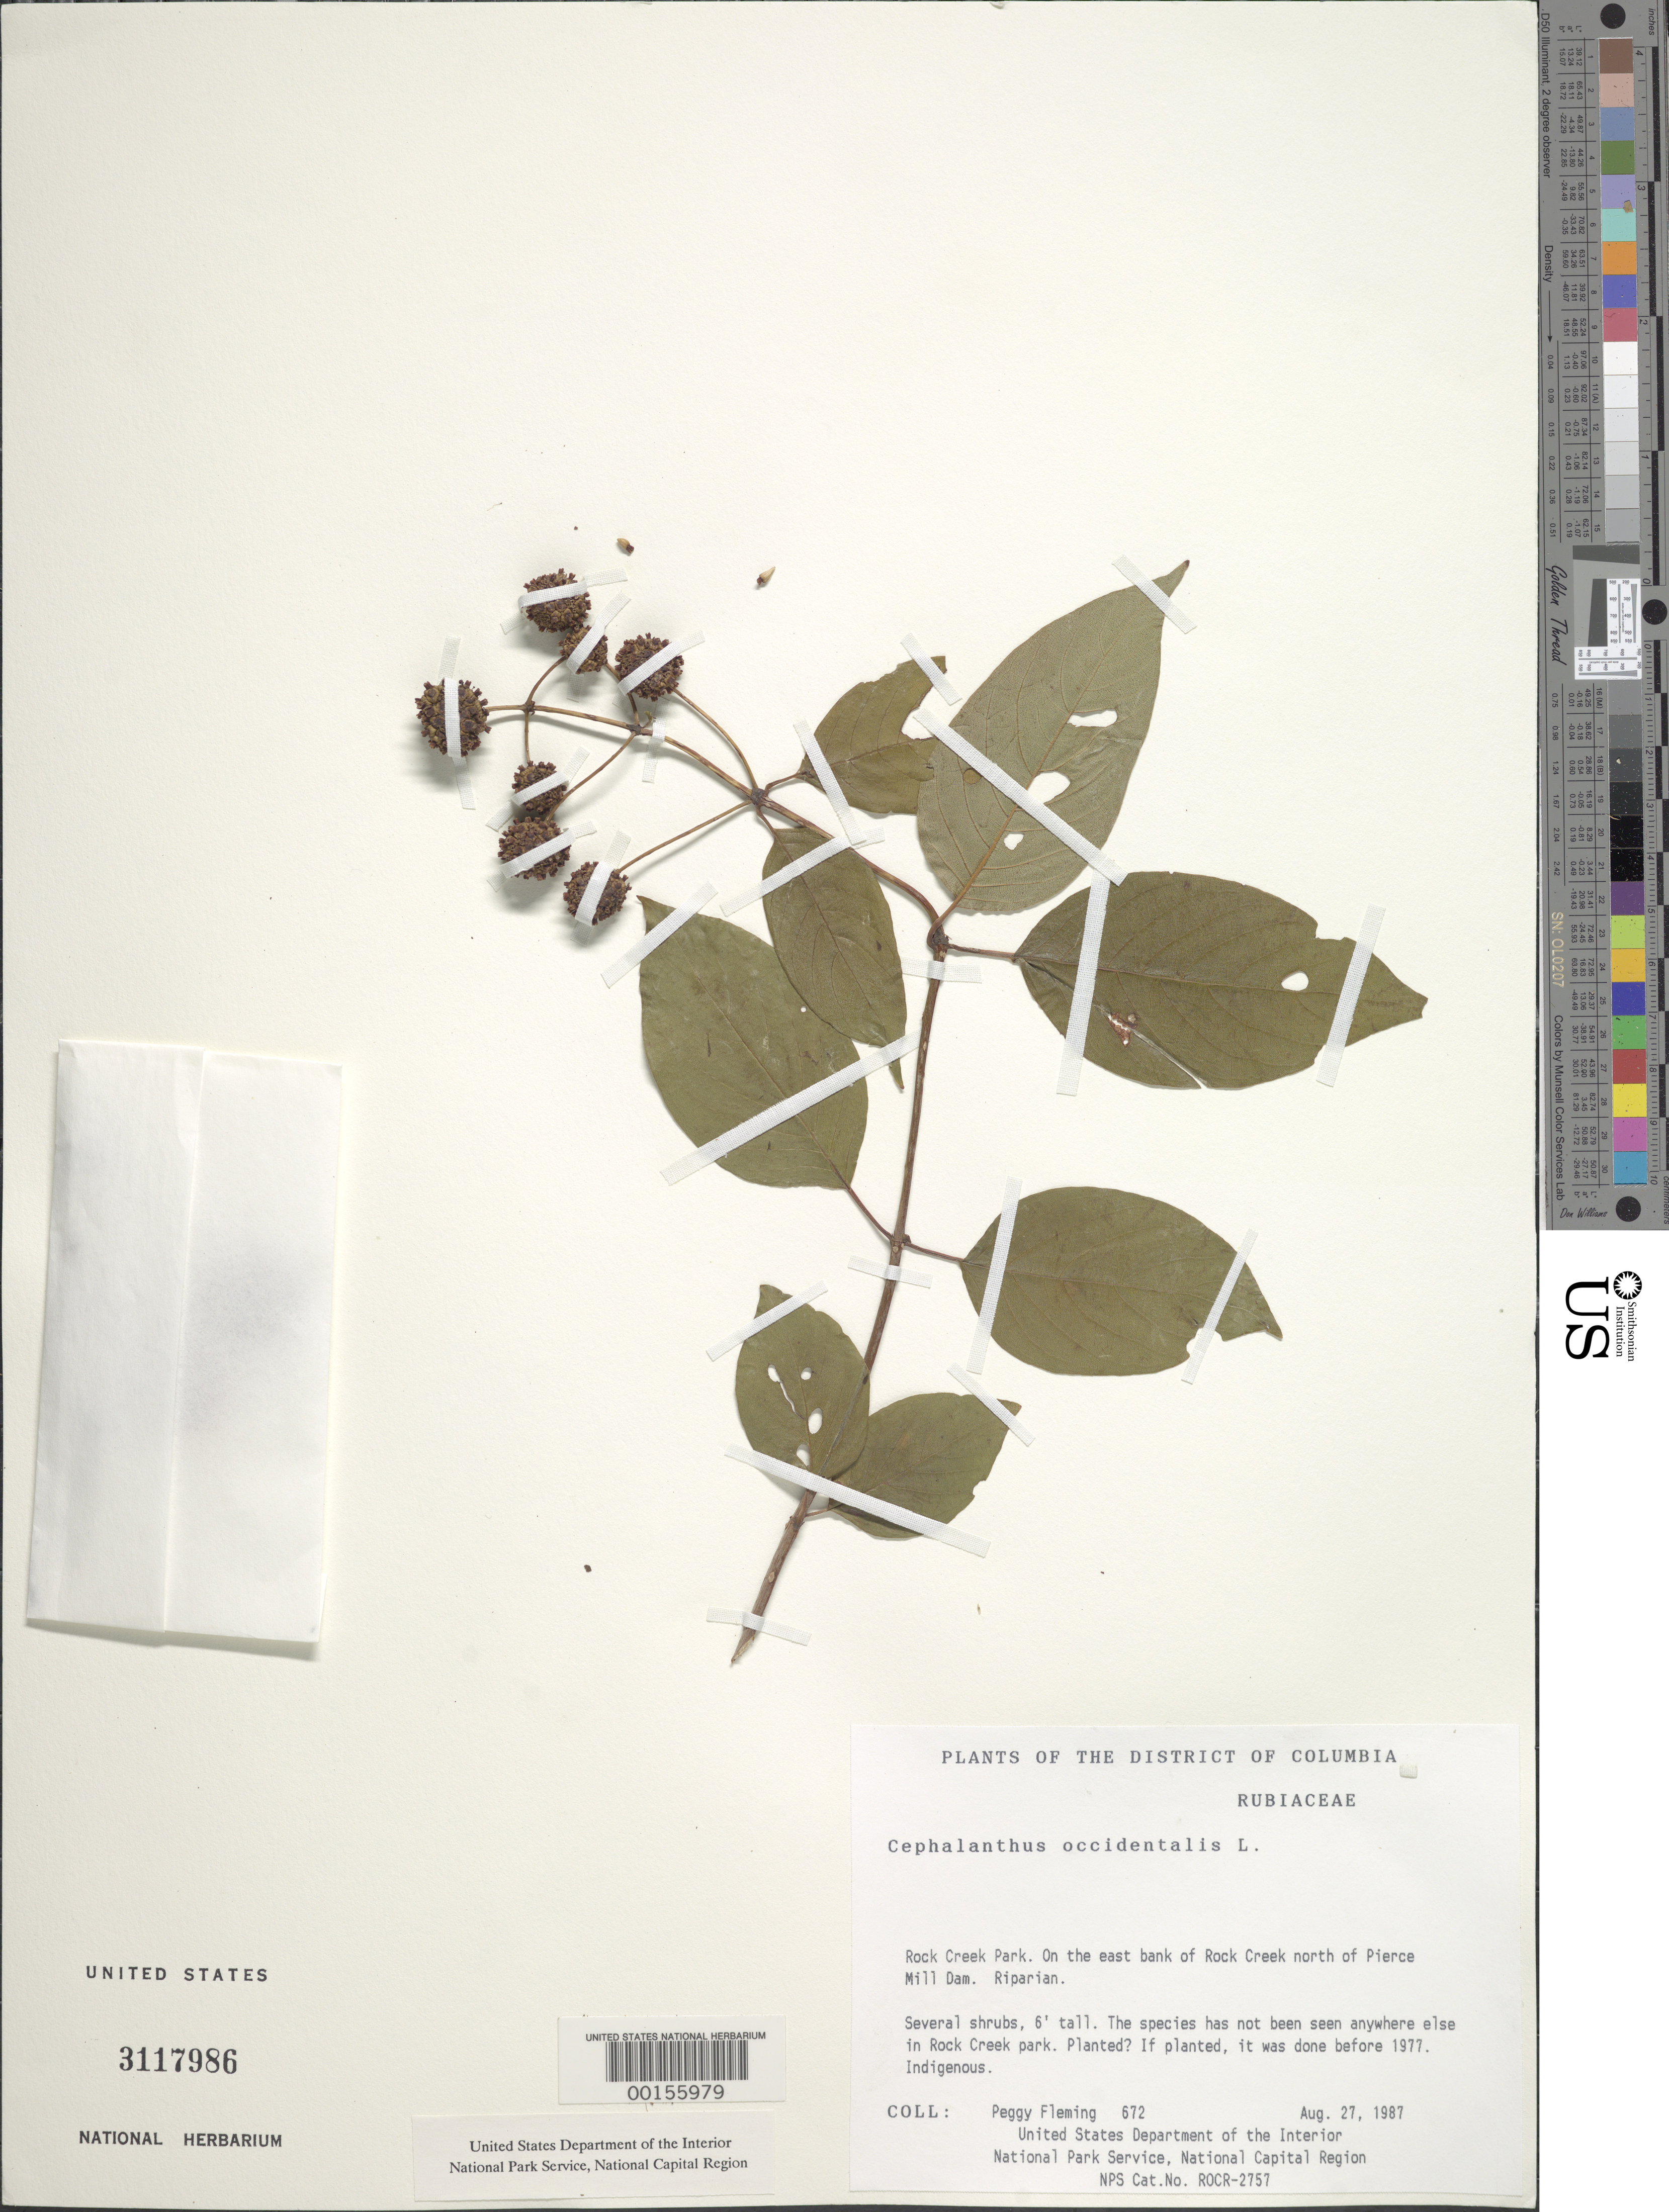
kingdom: Plantae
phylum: Tracheophyta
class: Magnoliopsida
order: Gentianales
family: Rubiaceae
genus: Cephalanthus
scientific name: Cephalanthus occidentalis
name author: L.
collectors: P. Fleming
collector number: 672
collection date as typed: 27 Aug 1987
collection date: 1987-08-27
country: United States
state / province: District of Columbia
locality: Rock Creek Park, E bank of Rock Creek N of Pierce Mill Dam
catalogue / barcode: US 3117986